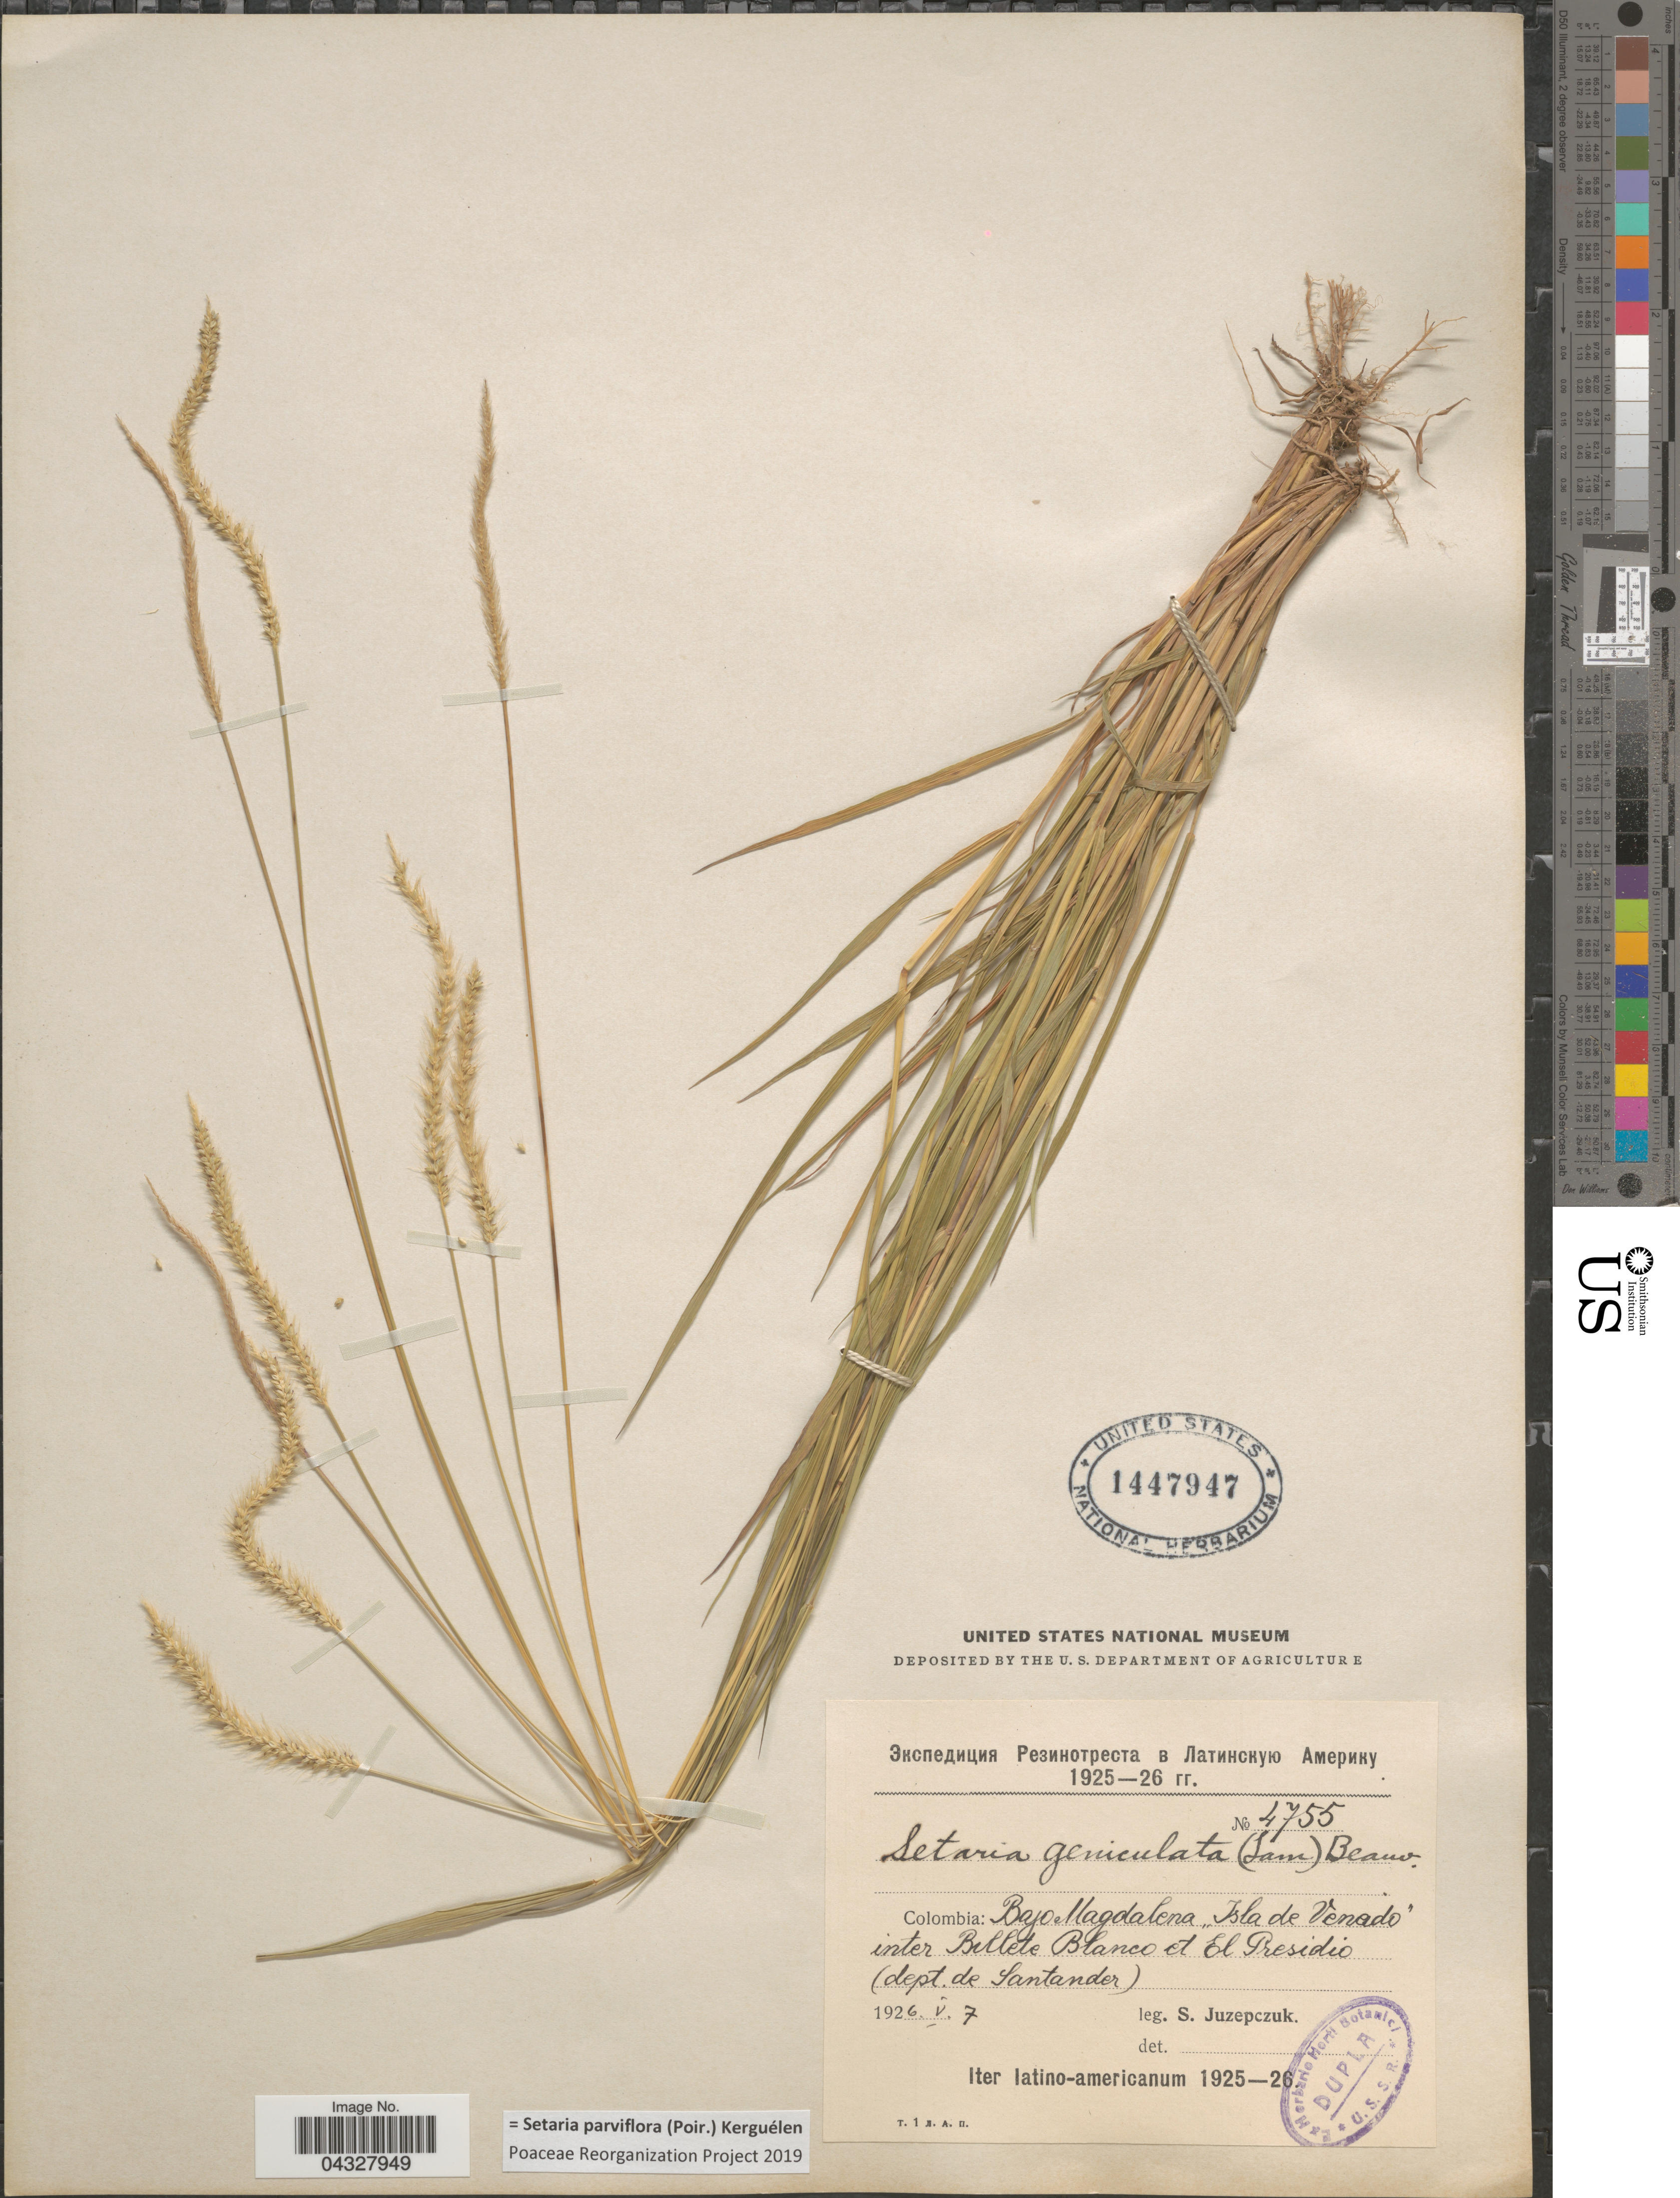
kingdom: Plantae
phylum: Tracheophyta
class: Liliopsida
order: Poales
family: Poaceae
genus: Setaria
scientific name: Setaria parviflora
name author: (Poir.) Kerguélen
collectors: S. V. Juzepczuk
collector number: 4755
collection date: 1926-05-07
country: Colombia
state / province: Santander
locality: Bajo Magdalena "Isla de Venado" inter Bellete Blanco et El Presidio (dept. de Santander).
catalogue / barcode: US 1447947